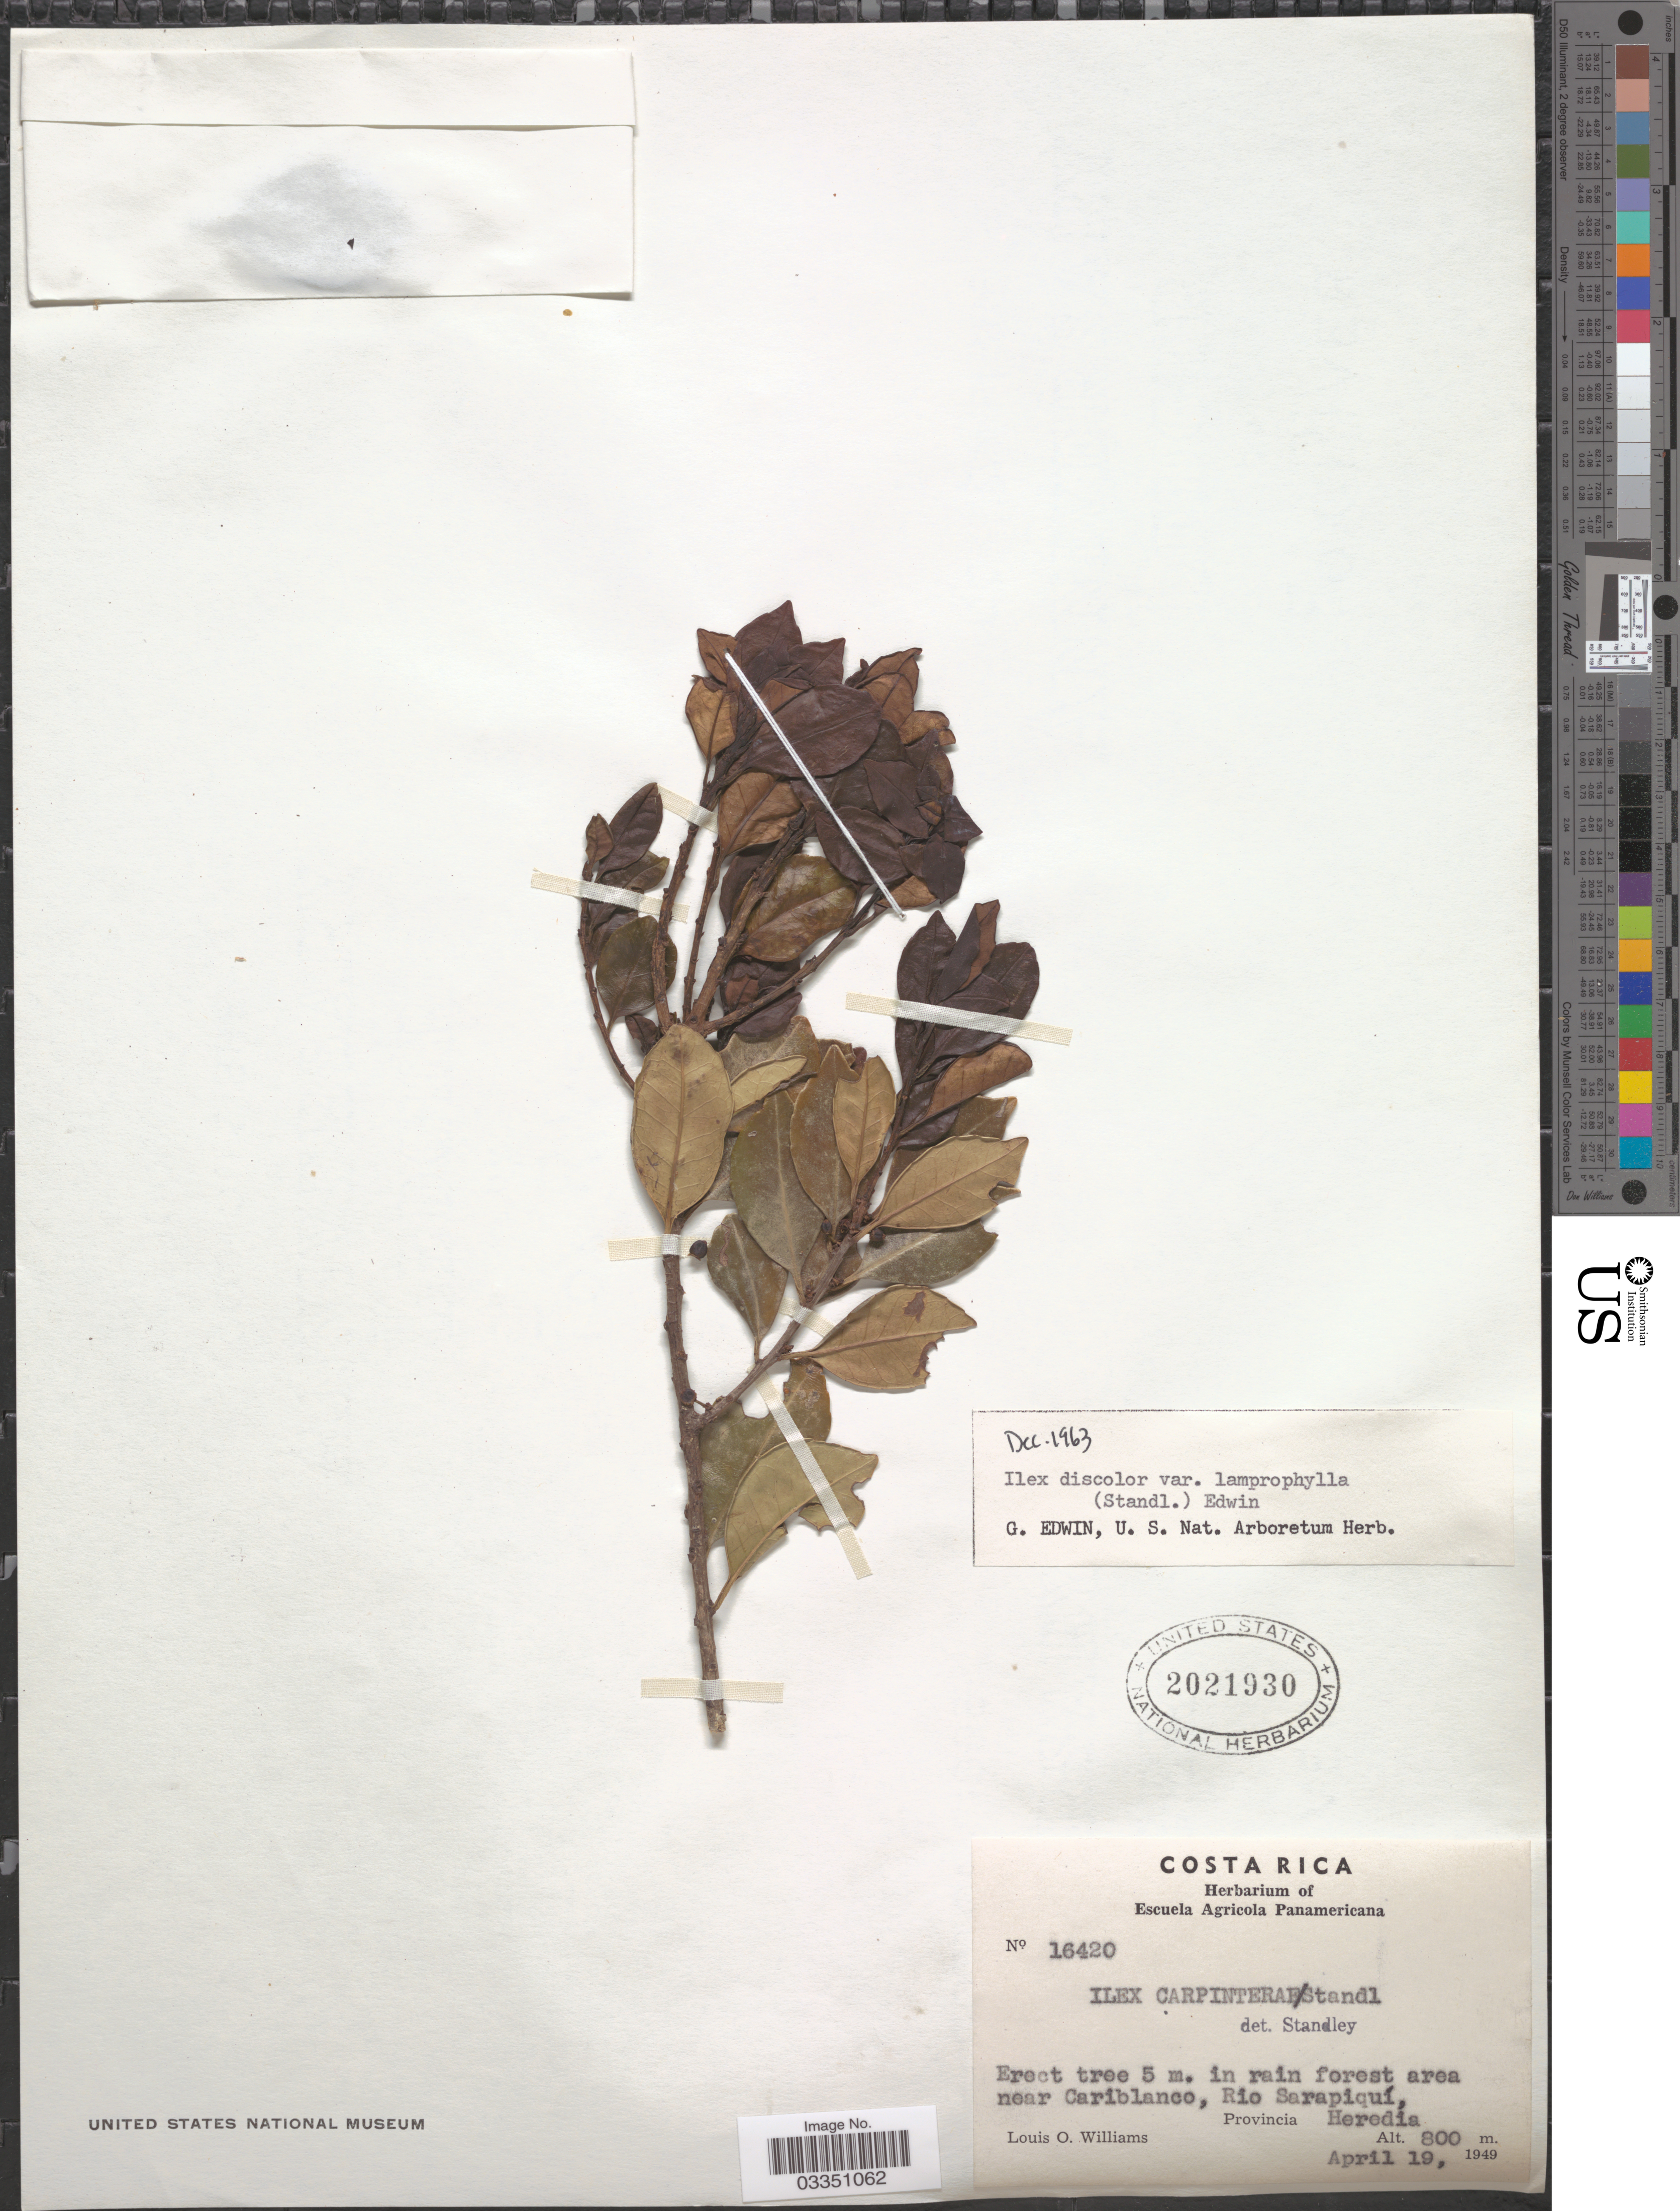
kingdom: Plantae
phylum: Tracheophyta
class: Magnoliopsida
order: Aquifoliales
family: Aquifoliaceae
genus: Ilex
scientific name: Ilex sp.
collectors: L. O. Williams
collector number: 16420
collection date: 1949-04-19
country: Costa Rica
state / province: Heredia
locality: In rain forest area near Cariblanco, Rio Sarapiquí.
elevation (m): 800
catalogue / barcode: US 2021930